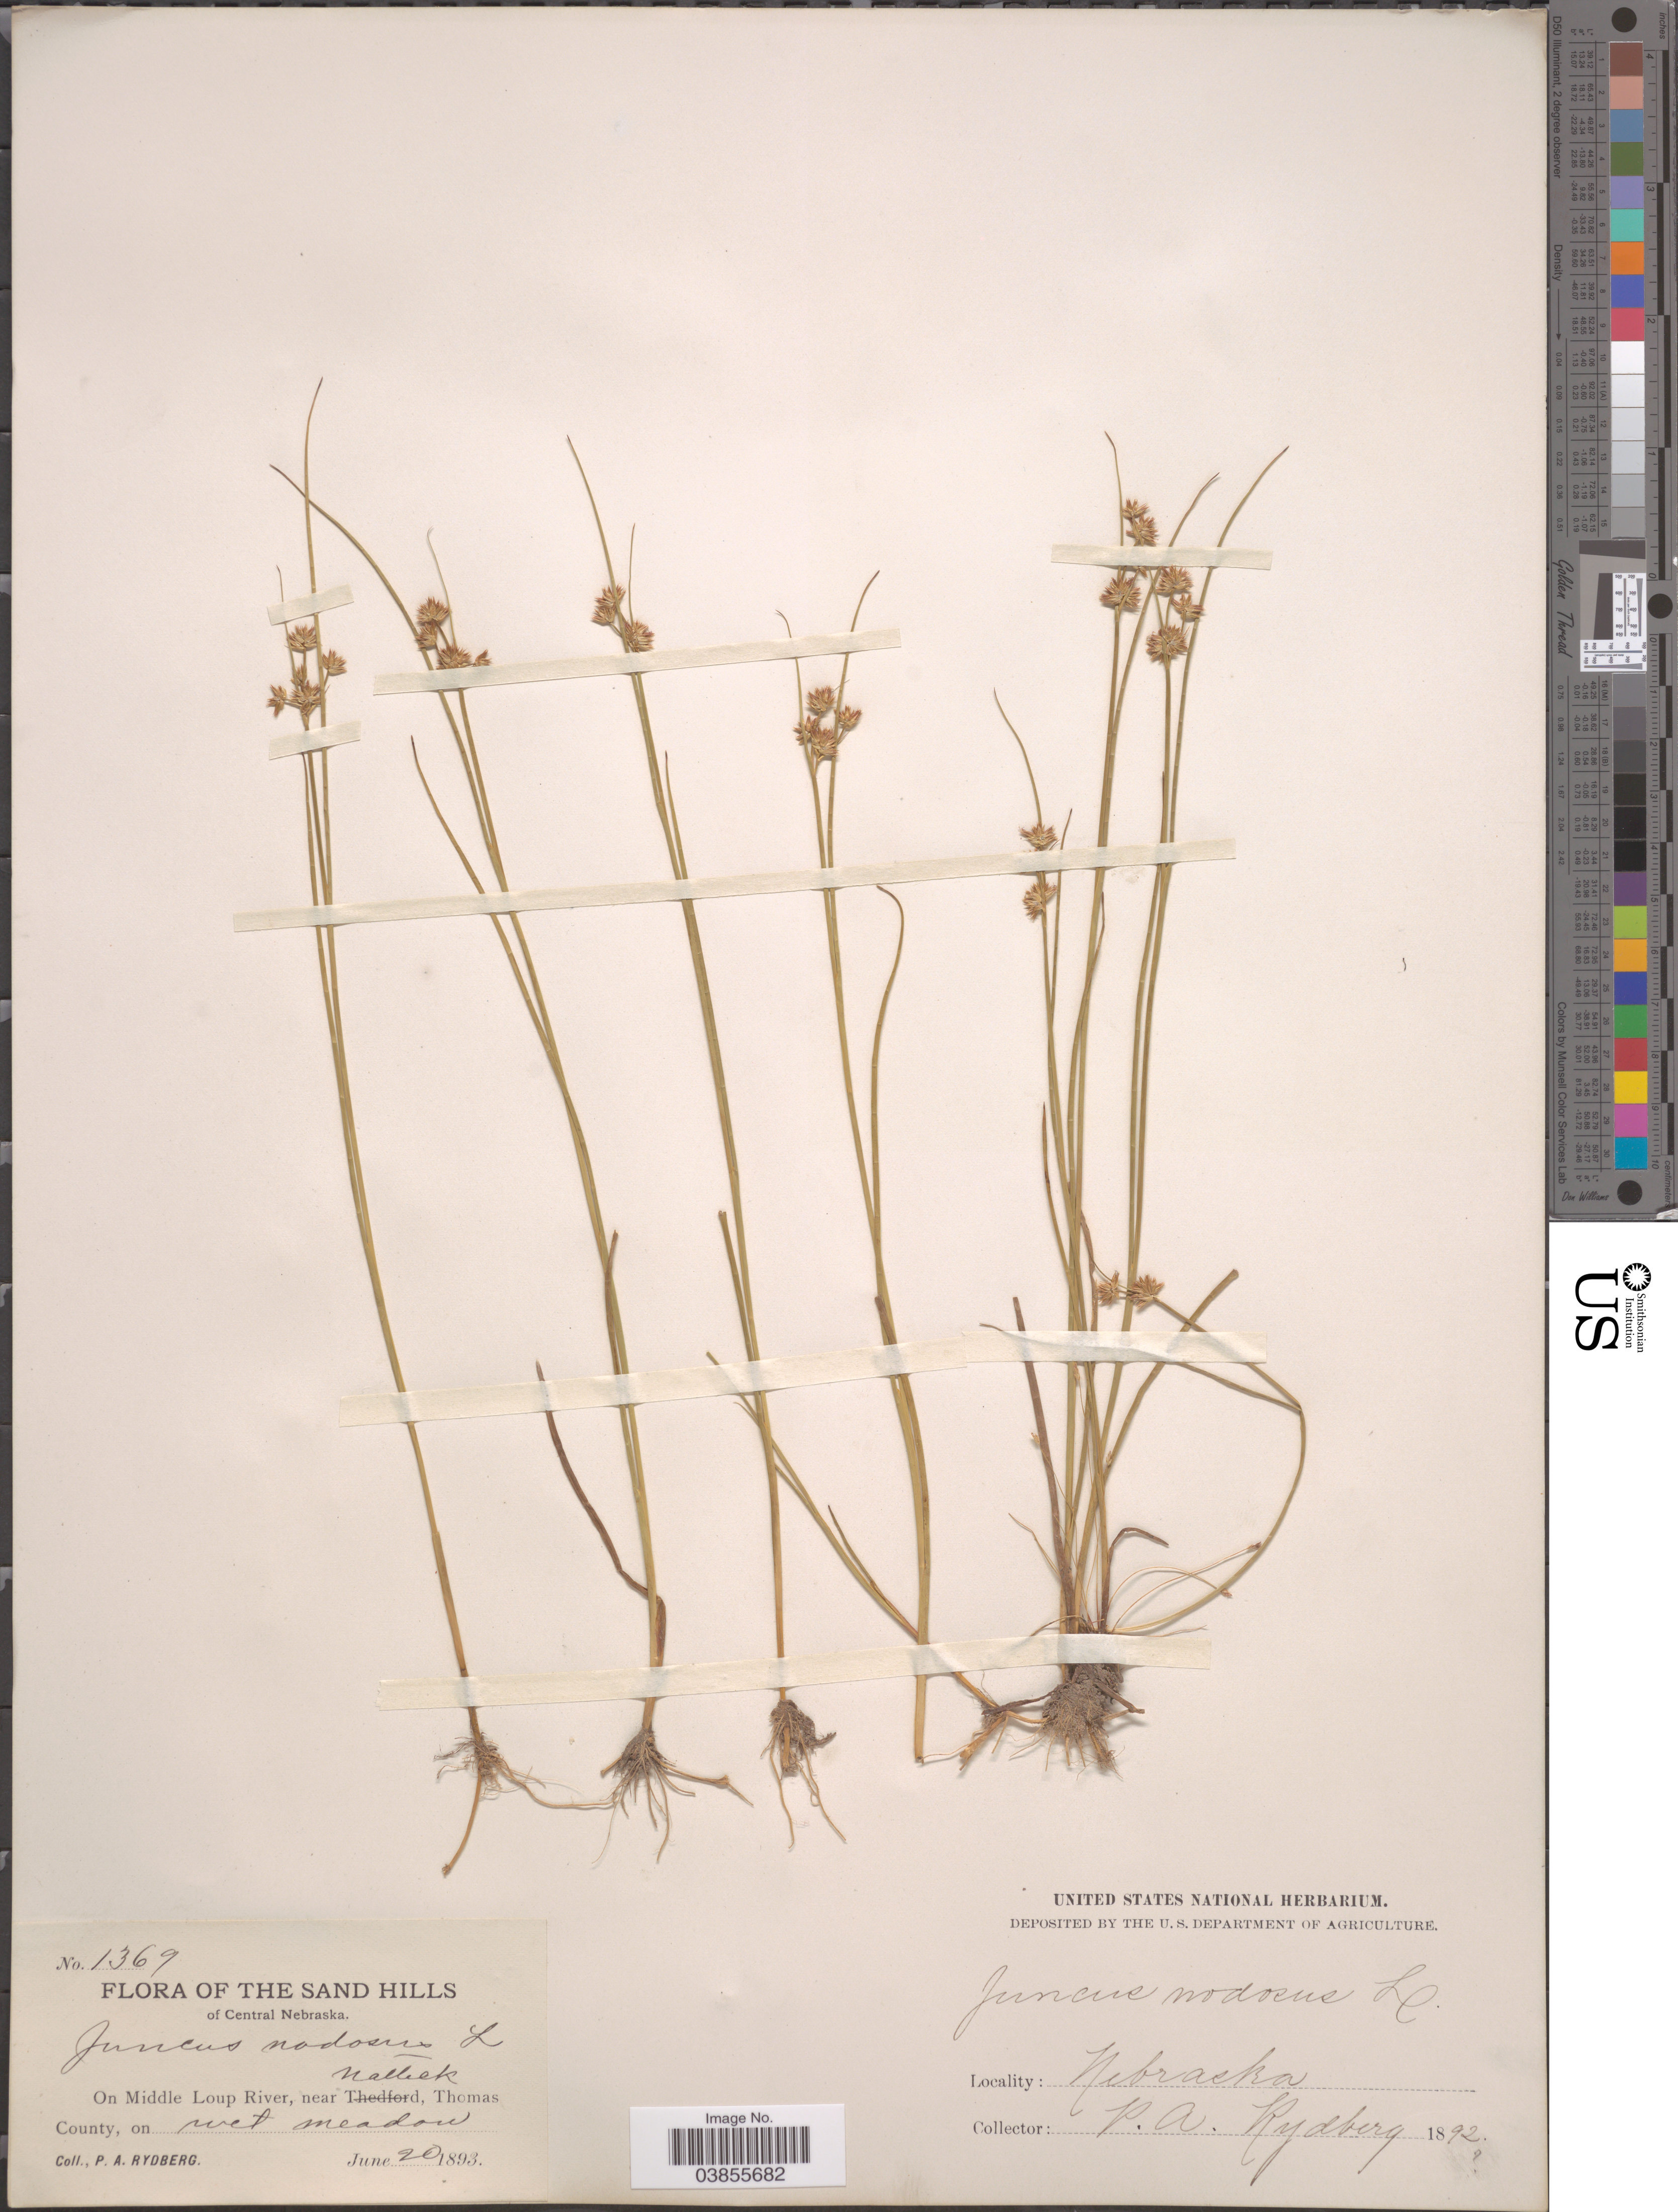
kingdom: Plantae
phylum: Tracheophyta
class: Liliopsida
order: Poales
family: Juncaceae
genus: Juncus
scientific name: Juncus nodosus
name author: L.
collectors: P. A. Rydberg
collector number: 1369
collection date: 1893-06-20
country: United States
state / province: Nebraska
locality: Sand Hills of Central Nebraska. On Middle Loup River, near Nattick, Thomas County.